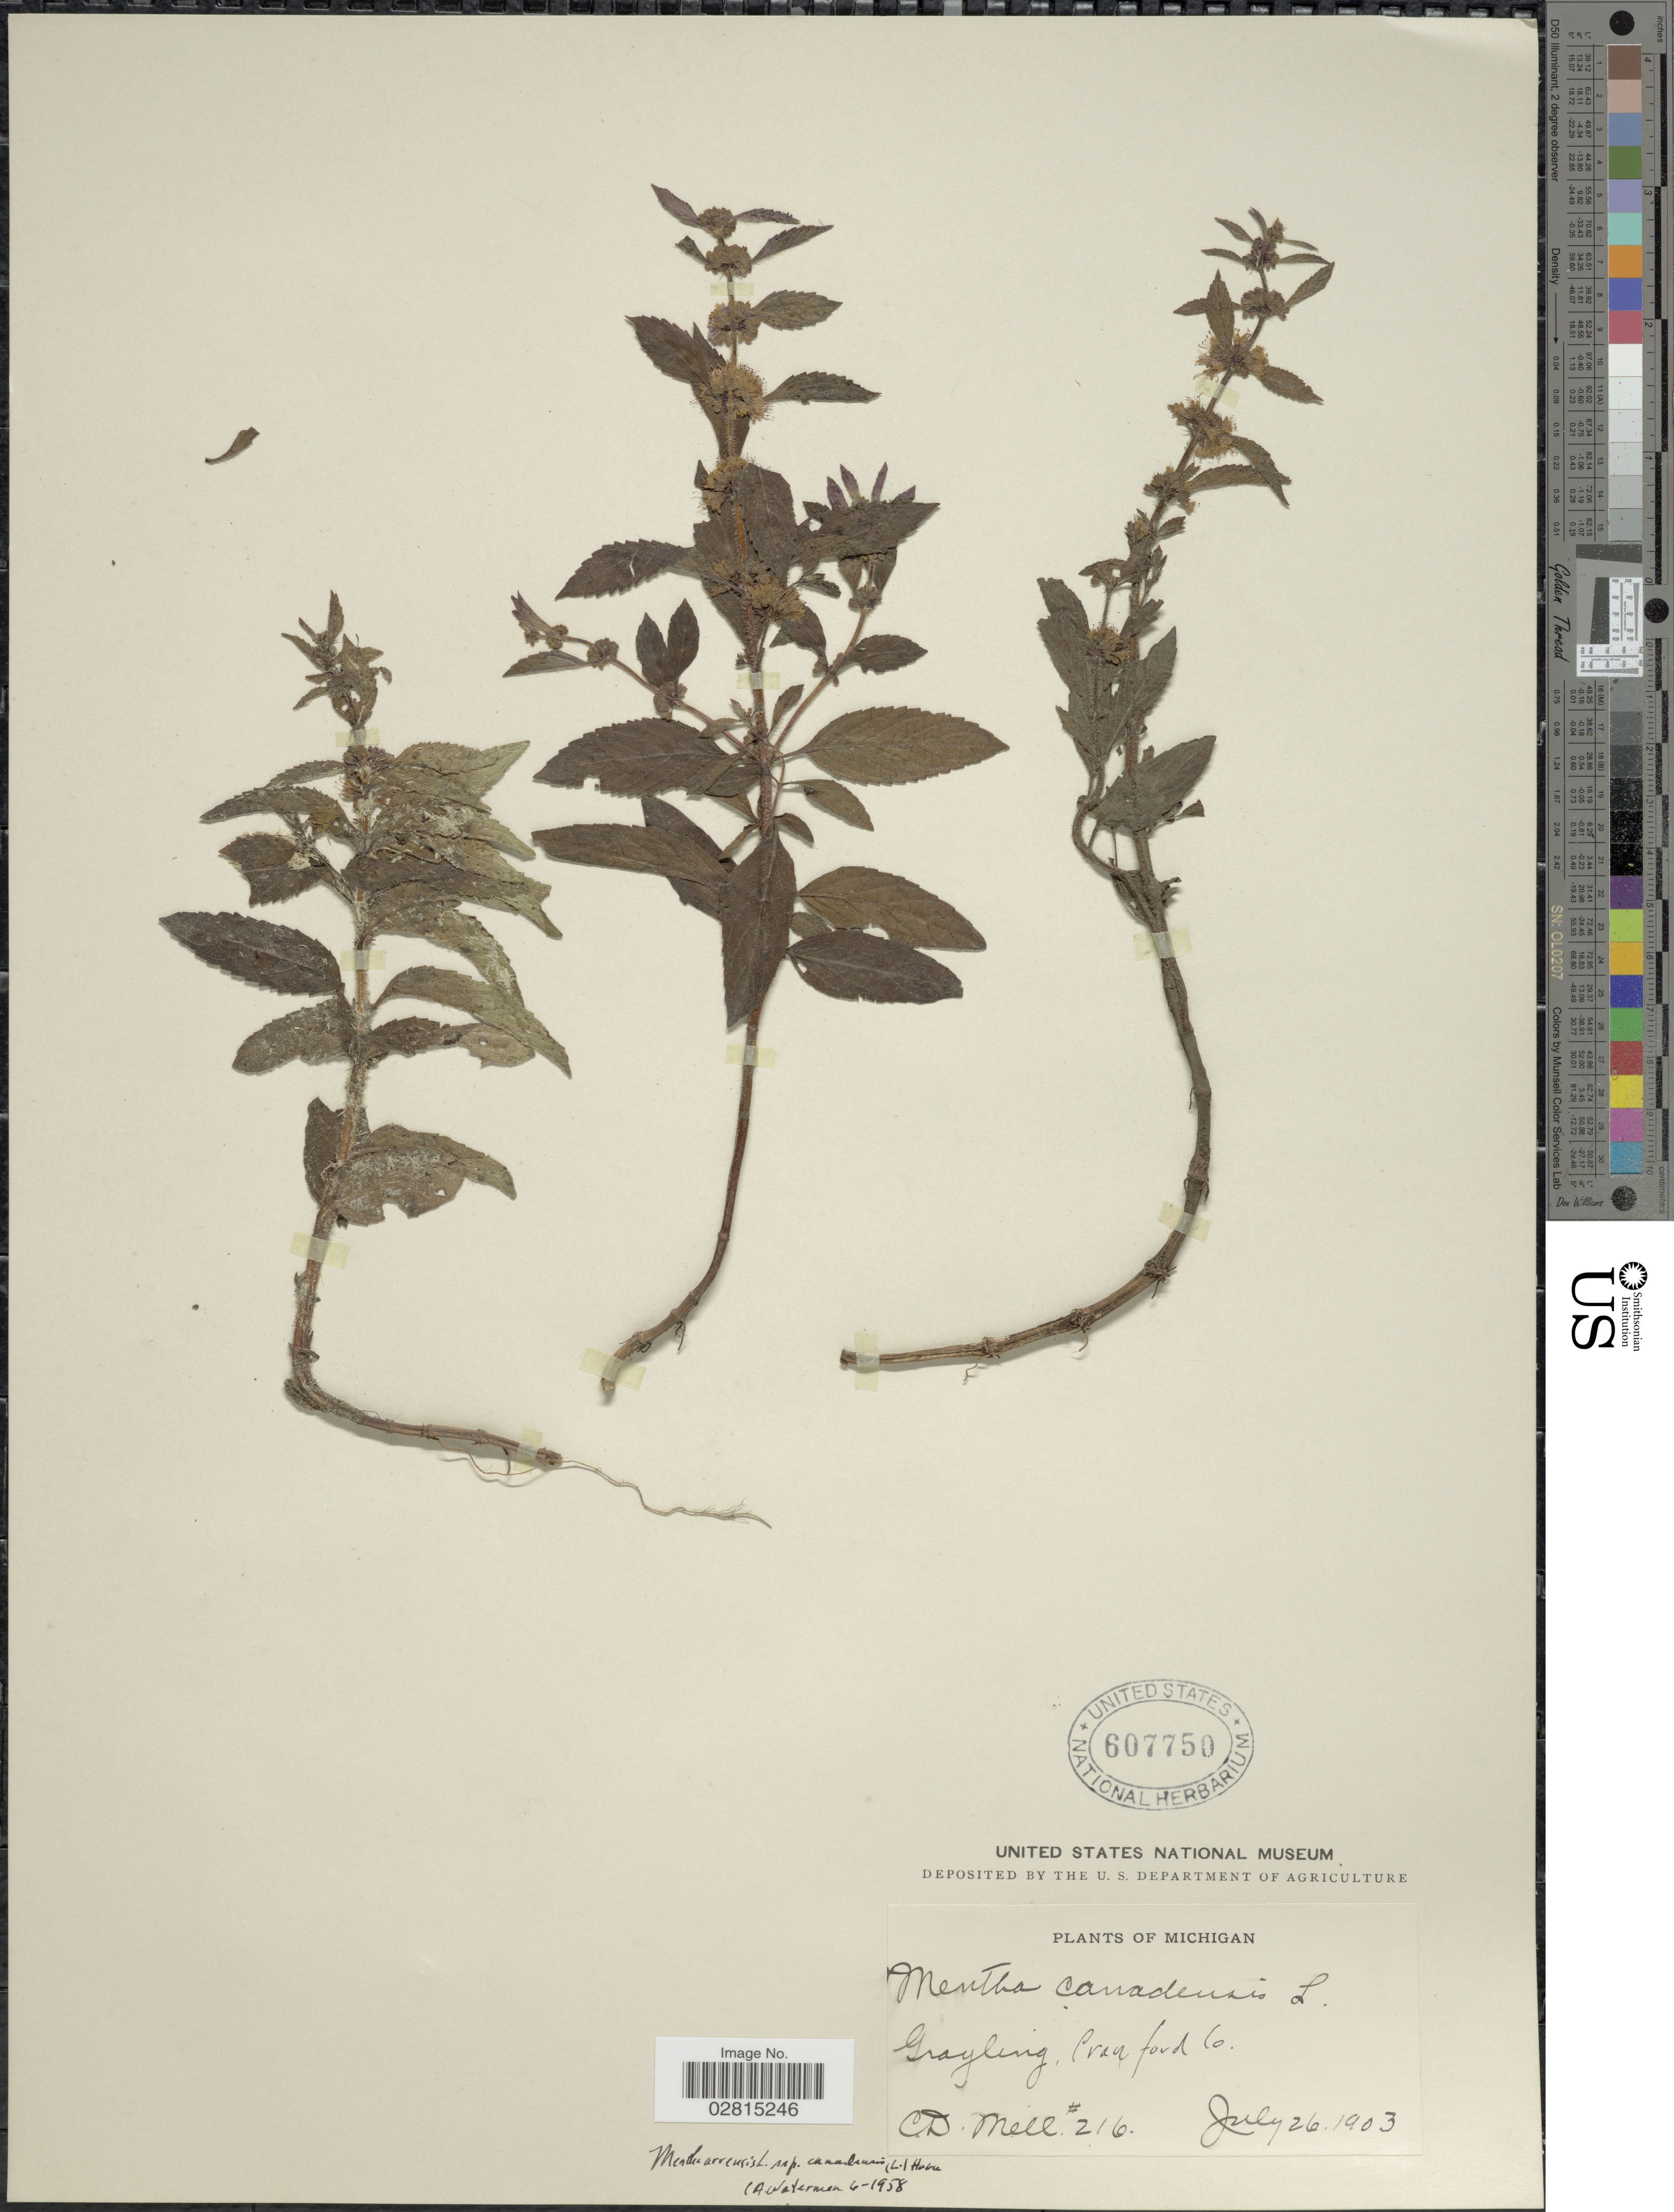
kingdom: Plantae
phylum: Tracheophyta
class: Magnoliopsida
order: Lamiales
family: Lamiaceae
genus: Mentha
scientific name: Mentha canadensis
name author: L.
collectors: C. D. Mell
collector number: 216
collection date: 1903-07-26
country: United States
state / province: Michigan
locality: Grayling. Crawford Co.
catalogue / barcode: US 607750